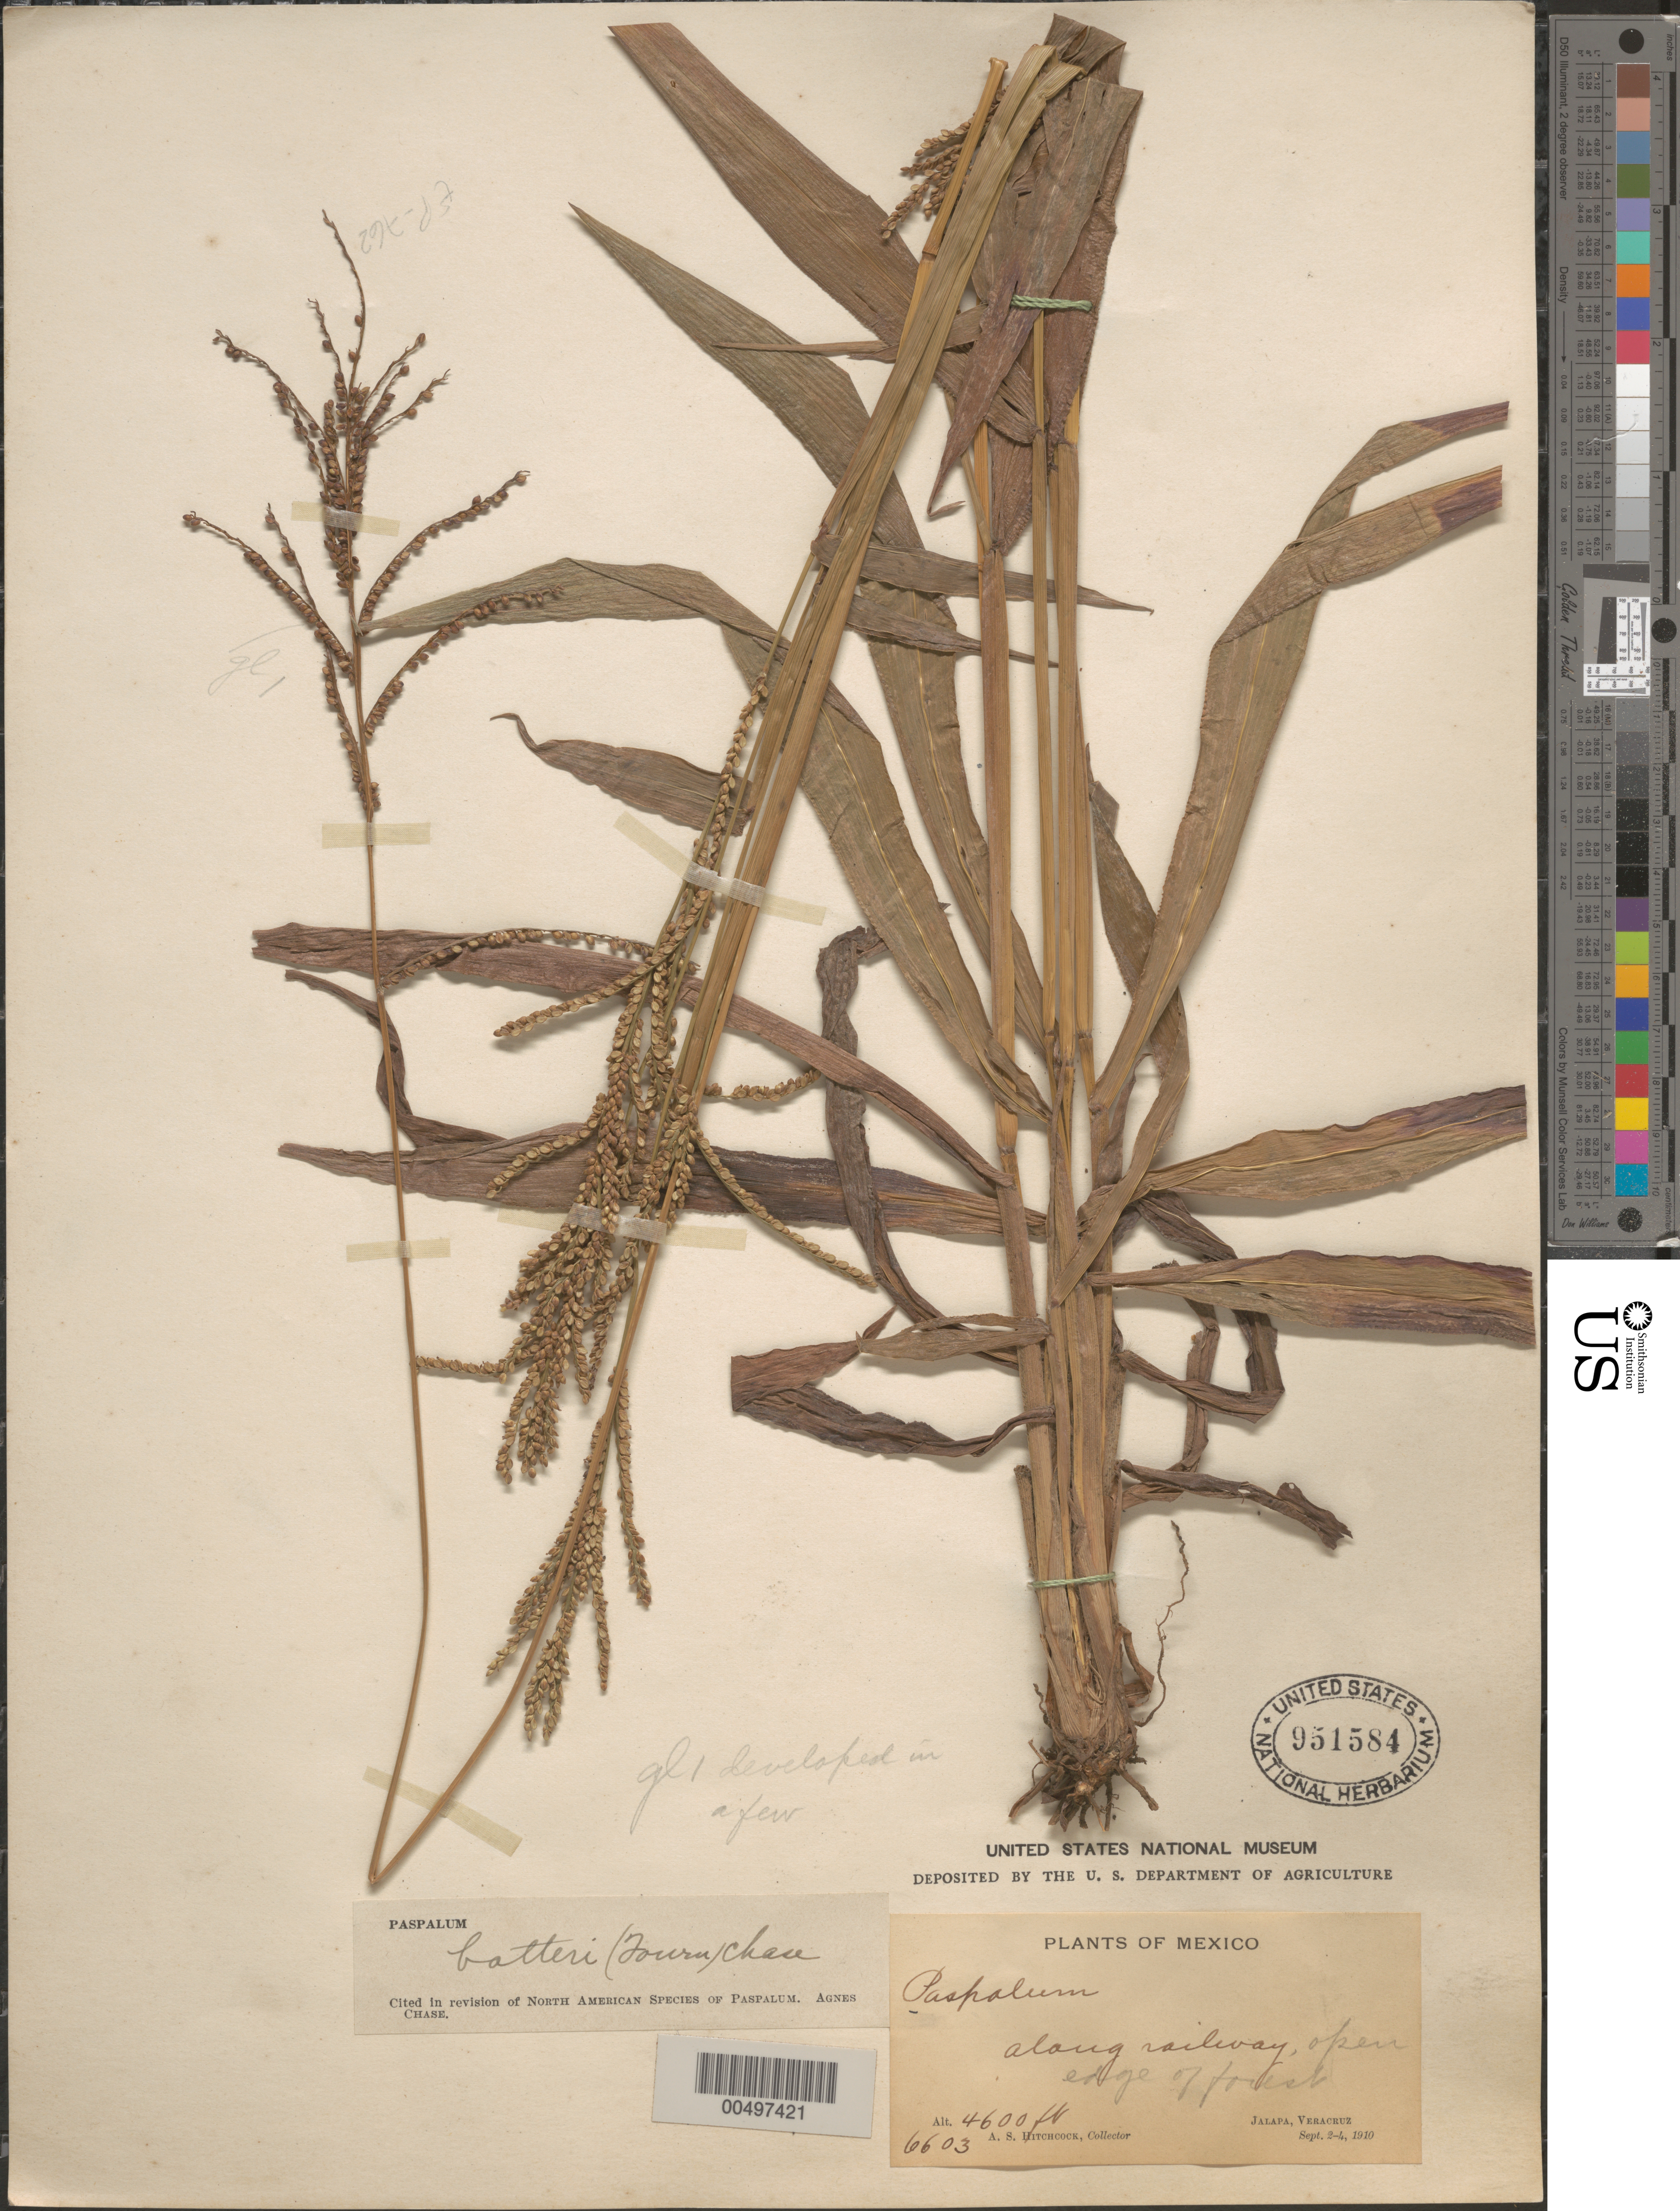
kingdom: Plantae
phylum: Tracheophyta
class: Liliopsida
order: Poales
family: Poaceae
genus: Paspalum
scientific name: Paspalum botteri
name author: (E. Fourn.) Chase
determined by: Chase, [M.] Agnes, (US)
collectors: A. S. Hitchcock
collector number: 6603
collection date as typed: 2 Sep 1910 to 4 Sep 1910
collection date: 1910-09-02/1910-09-04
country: Mexico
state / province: Veracruz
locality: Jalapa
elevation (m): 1402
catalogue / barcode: US 951584